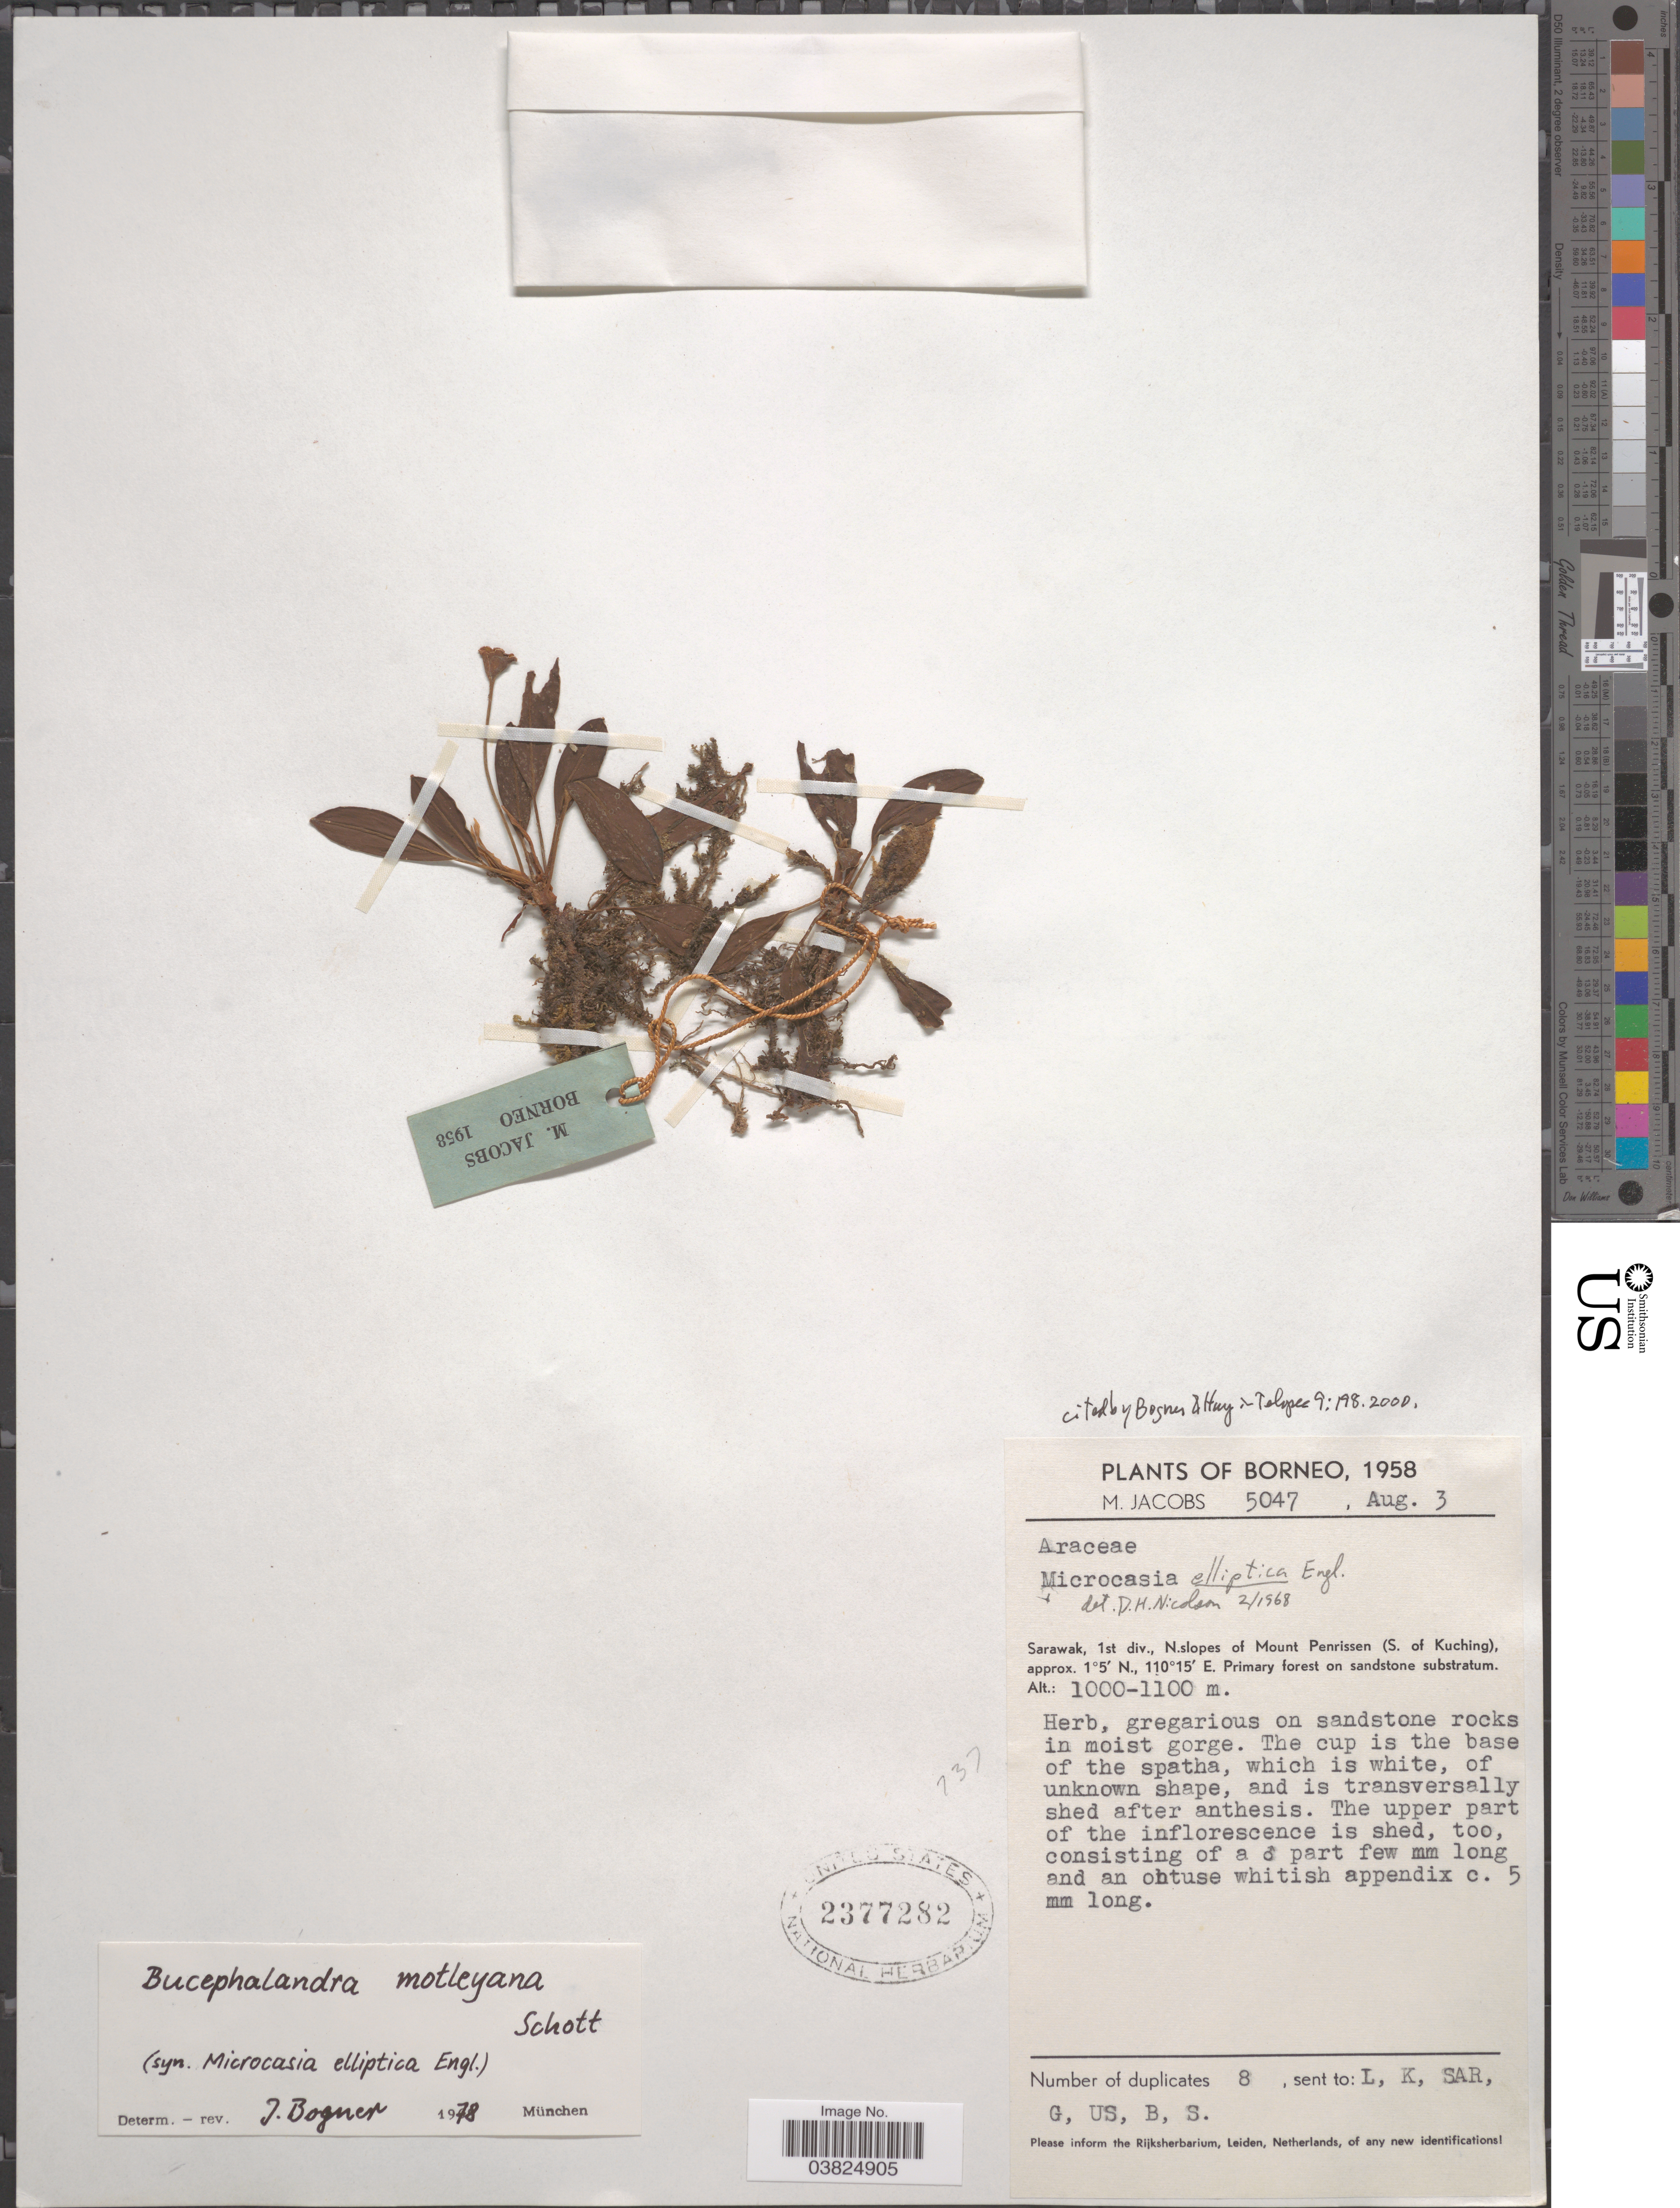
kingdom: Plantae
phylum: Tracheophyta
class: Liliopsida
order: Alismatales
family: Araceae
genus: Bucephalandra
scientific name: Bucephalandra motleyana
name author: Schott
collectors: M. Jacobs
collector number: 5047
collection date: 1958-08-03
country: Malaysia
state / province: Sarawak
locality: Borneo. 1st div., N. slopes of Mount Penrissen (S. of Kuching).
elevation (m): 1000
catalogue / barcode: US 2377282